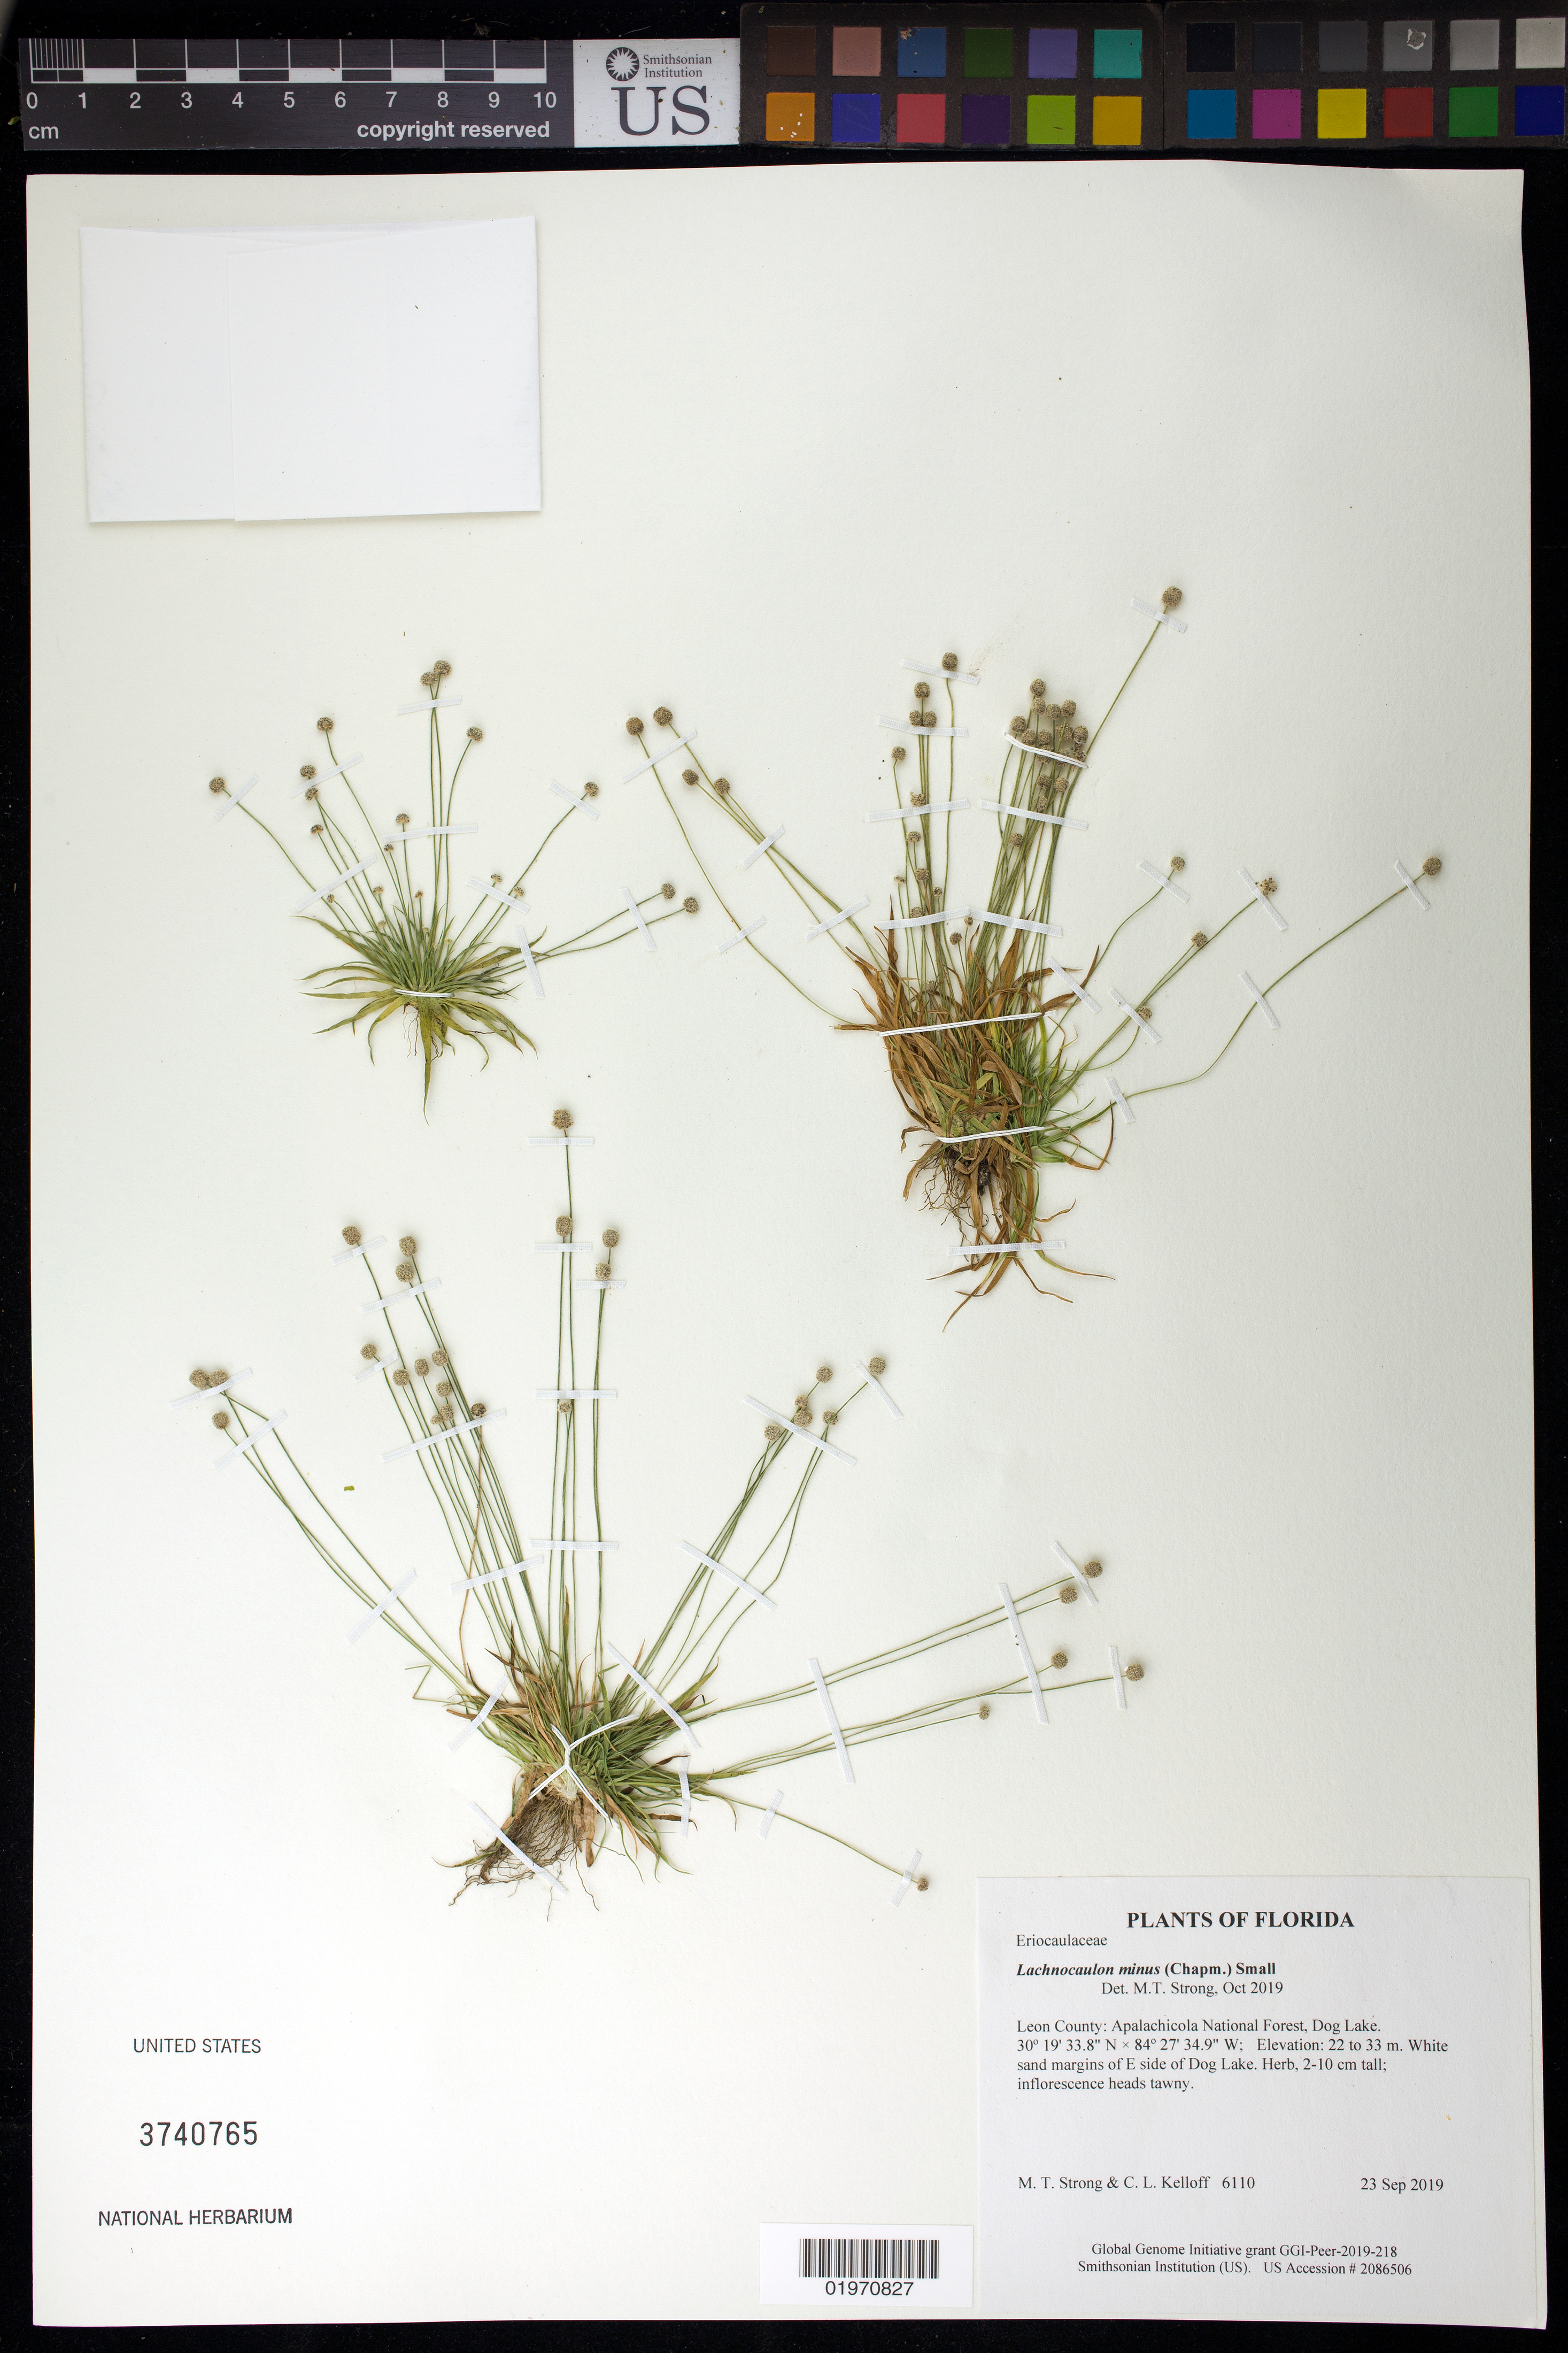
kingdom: Plantae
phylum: Tracheophyta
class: Liliopsida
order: Poales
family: Eriocaulaceae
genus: Lachnocaulon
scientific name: Lachnocaulon minus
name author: (Chapm.) Small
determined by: Strong, Mark T., (BOT), Smithsonian Institution - National Museum of Natural History (UNITED STATES)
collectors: M. T. Strong & C. L. Kelloff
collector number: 6110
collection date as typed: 23 Sep 2019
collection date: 2019-09-23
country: United States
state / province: Florida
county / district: Leon County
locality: Apalachicola National Forest, Dog Lake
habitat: White sand margins of E side of Dog Lake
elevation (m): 22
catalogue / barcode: US 3740765